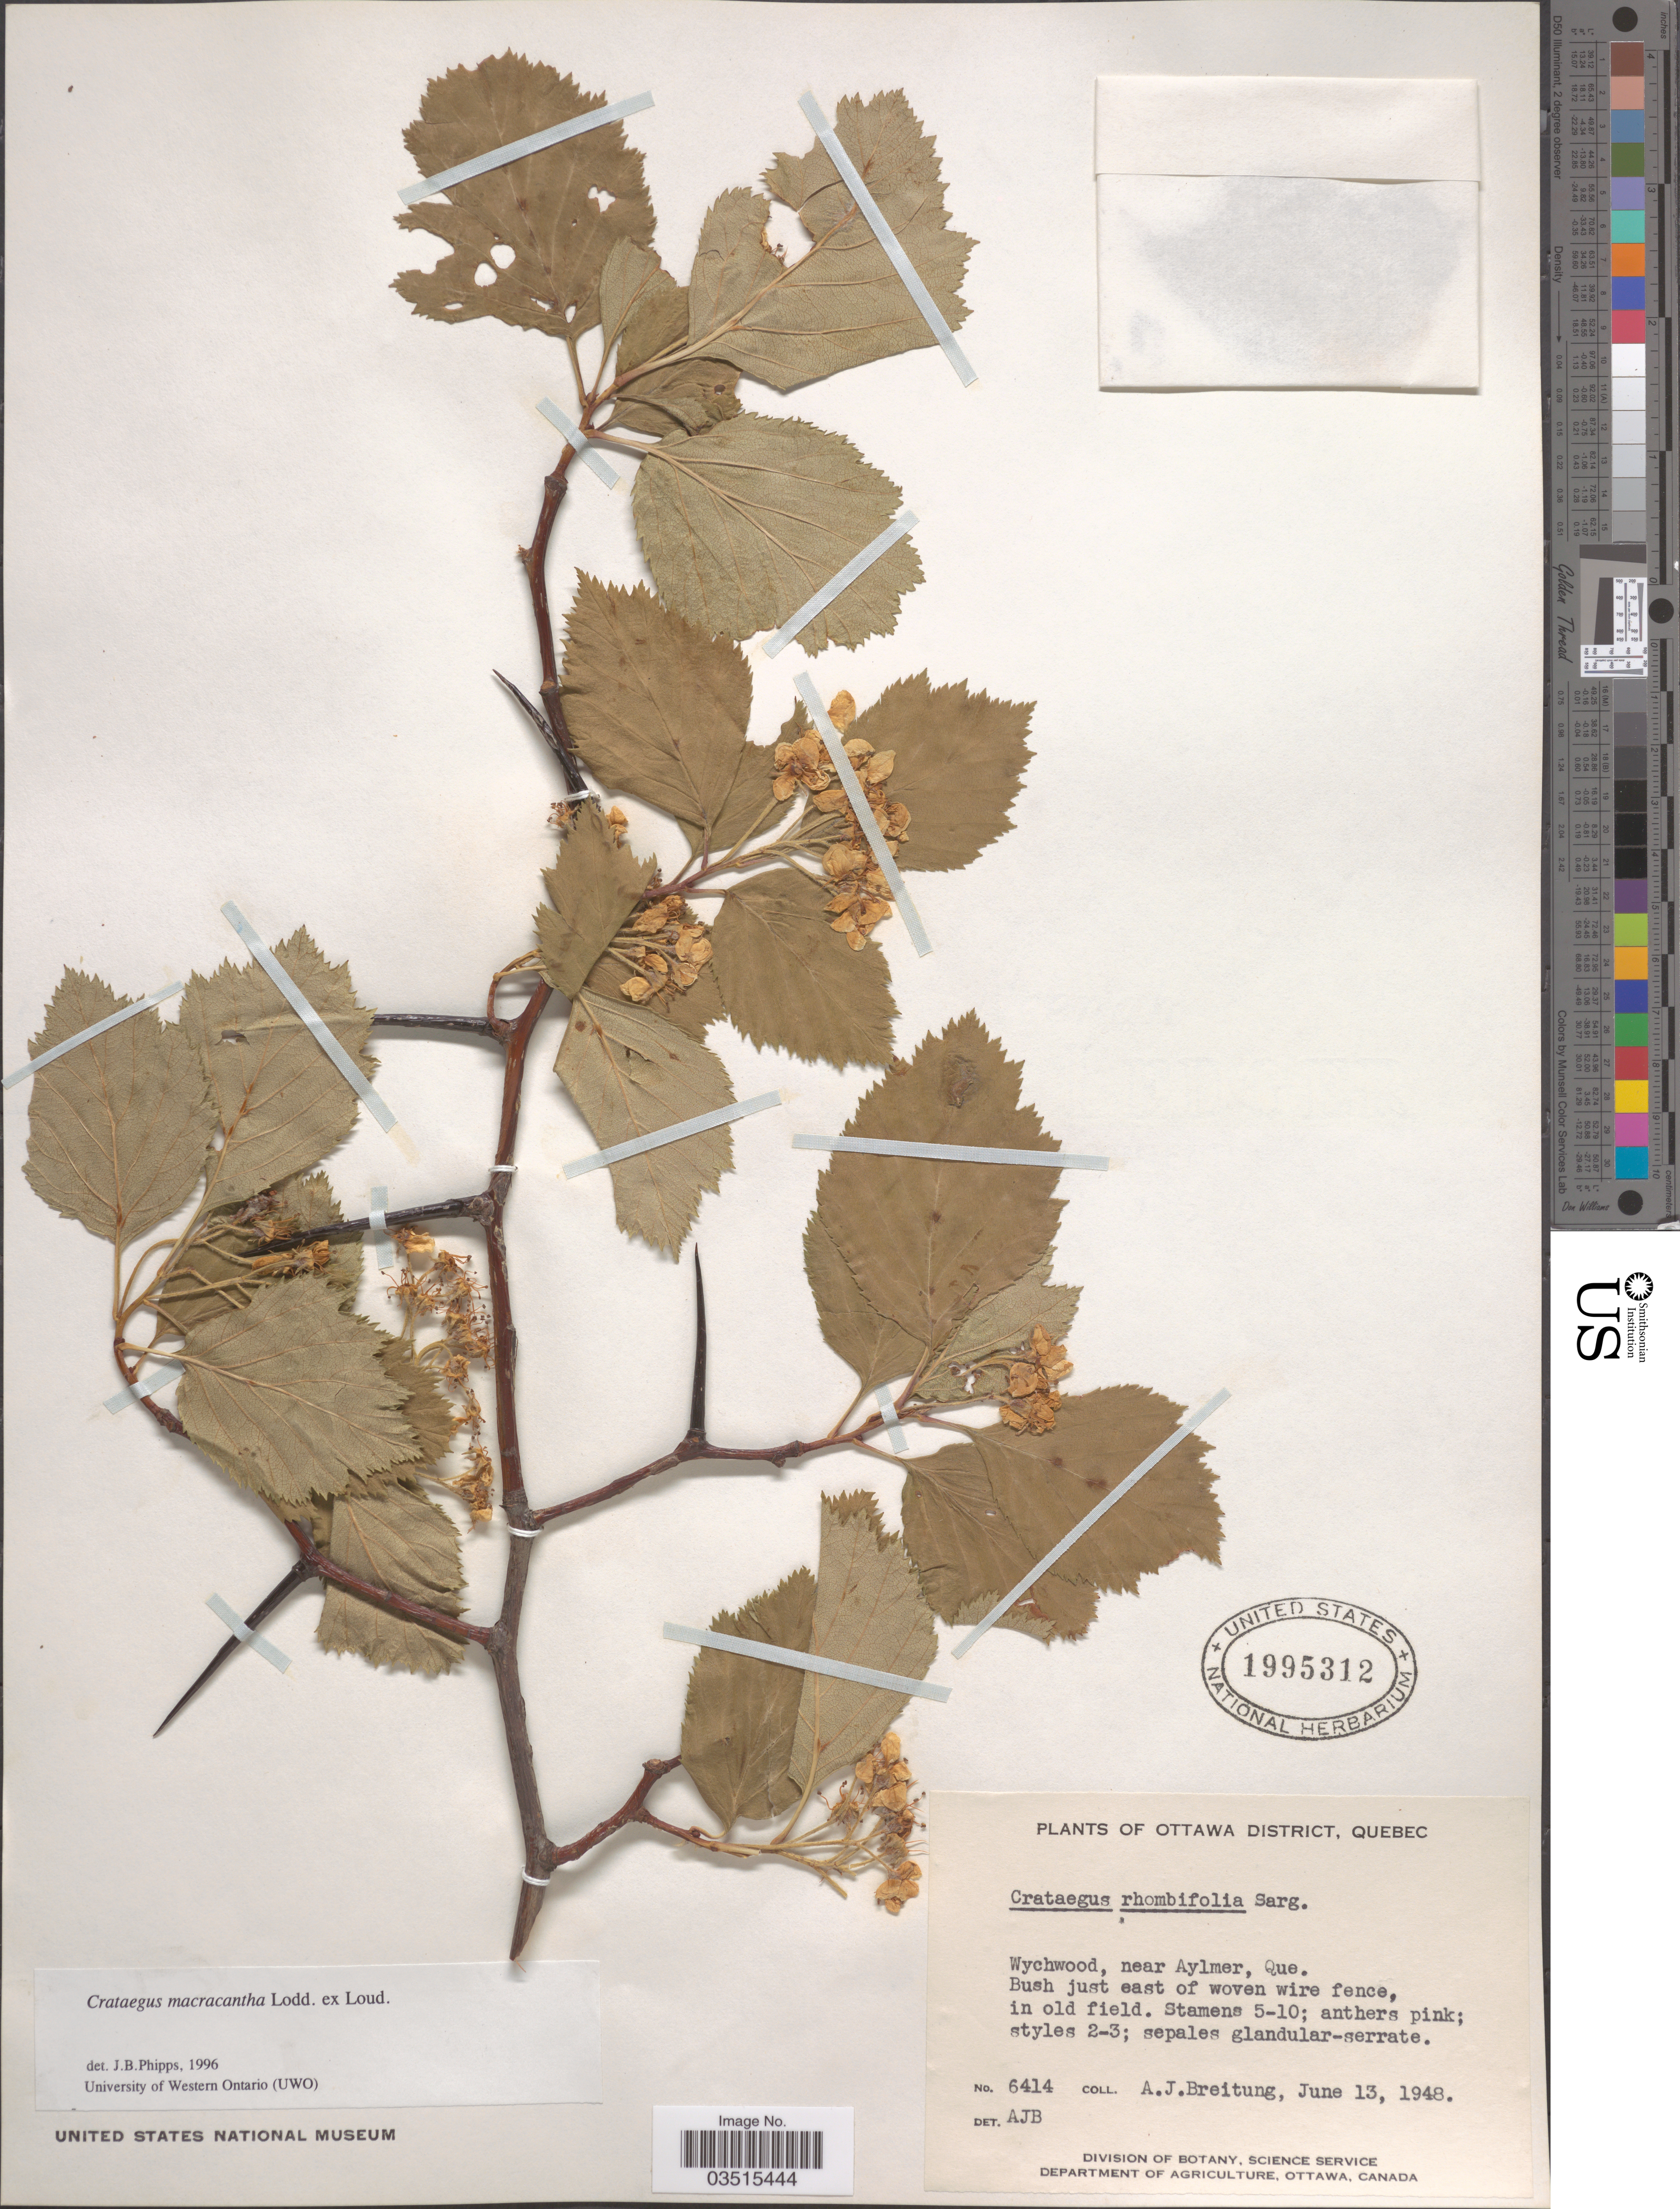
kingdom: Plantae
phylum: Tracheophyta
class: Magnoliopsida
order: Rosales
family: Rosaceae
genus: Crataegus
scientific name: Crataegus macracantha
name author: (Lindl.) Lodd. ex Loudon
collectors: A. Breitung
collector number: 6414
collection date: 1948-06-13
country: Canada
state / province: Quebec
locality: Ottawa District. Wychwood, near Aylmer.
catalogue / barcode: US 1995312